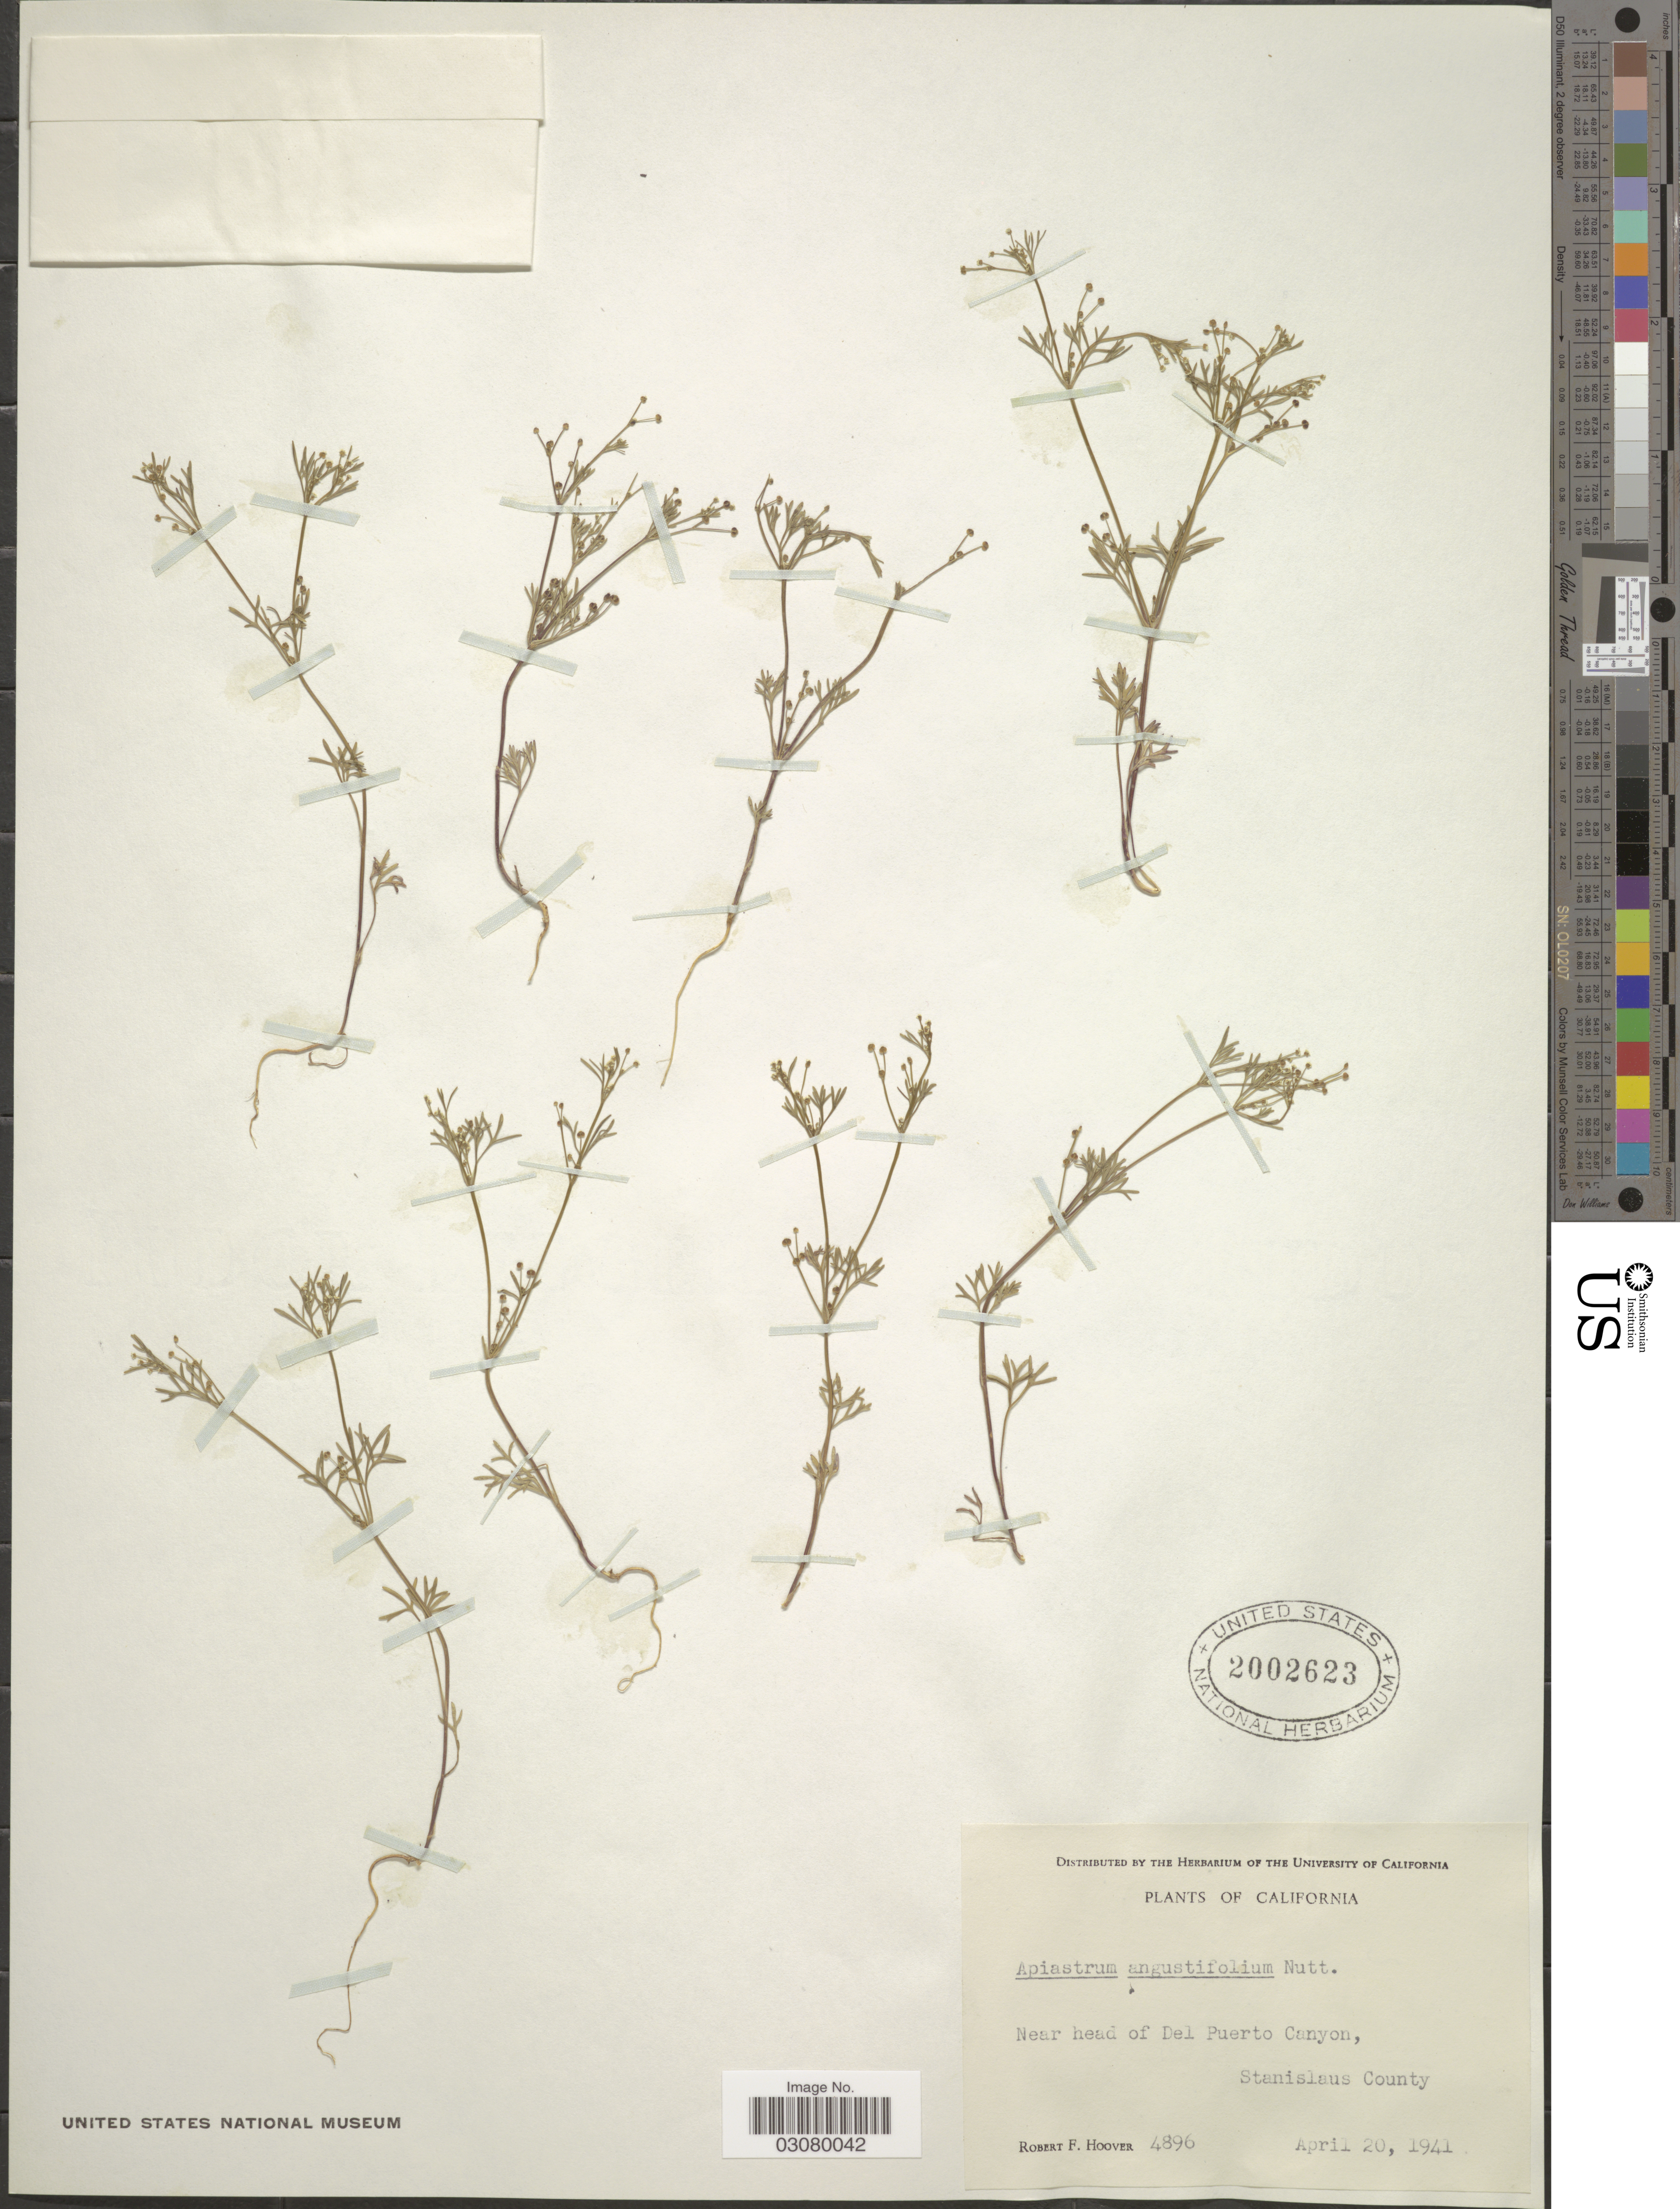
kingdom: Plantae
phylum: Tracheophyta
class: Magnoliopsida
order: Apiales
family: Apiaceae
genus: Apiastrum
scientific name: Apiastrum angustifolium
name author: Nutt.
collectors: R. F. Hoover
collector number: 4896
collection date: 1941-04-20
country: United States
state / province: California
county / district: Stanislaus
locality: Near head of Del Puerto Canyon, Stanislaus County.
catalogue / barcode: US 2002623